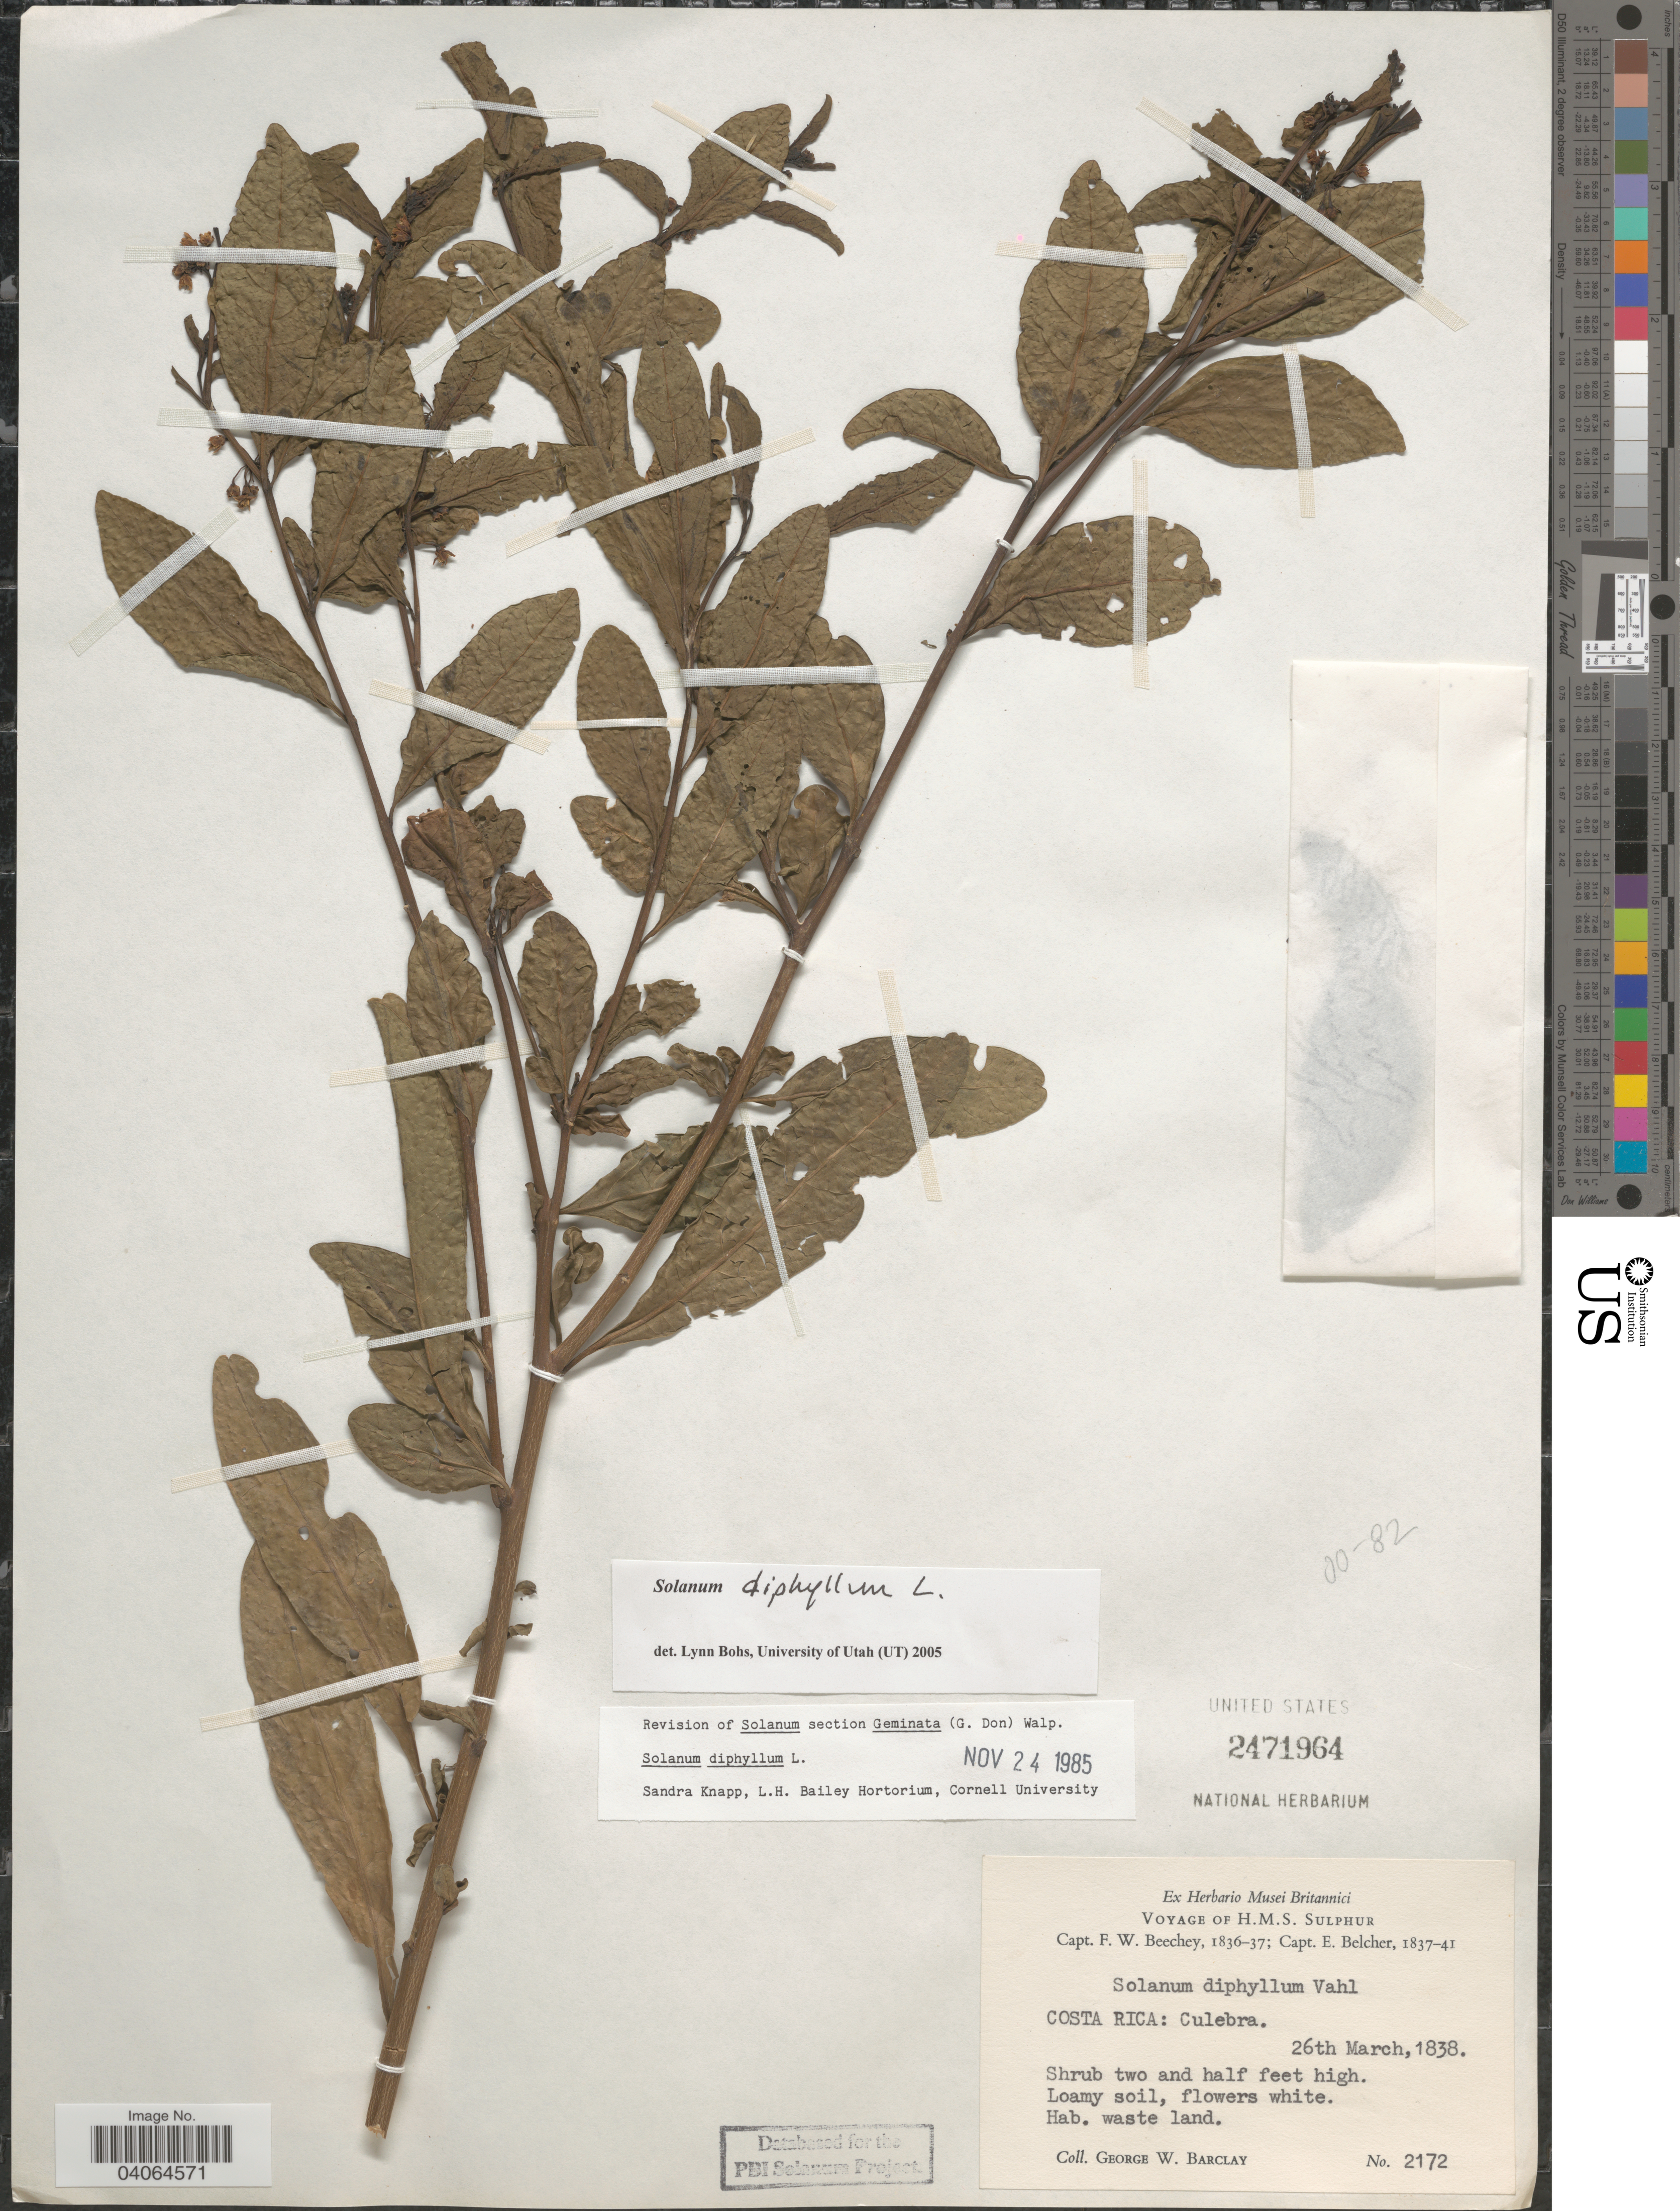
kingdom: Plantae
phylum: Tracheophyta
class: Magnoliopsida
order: Solanales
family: Solanaceae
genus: Solanum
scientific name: Solanum diphyllum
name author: L.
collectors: G. W. Barclay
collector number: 2172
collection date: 1838-03-26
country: Costa Rica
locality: Culebra.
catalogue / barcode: US 2471964